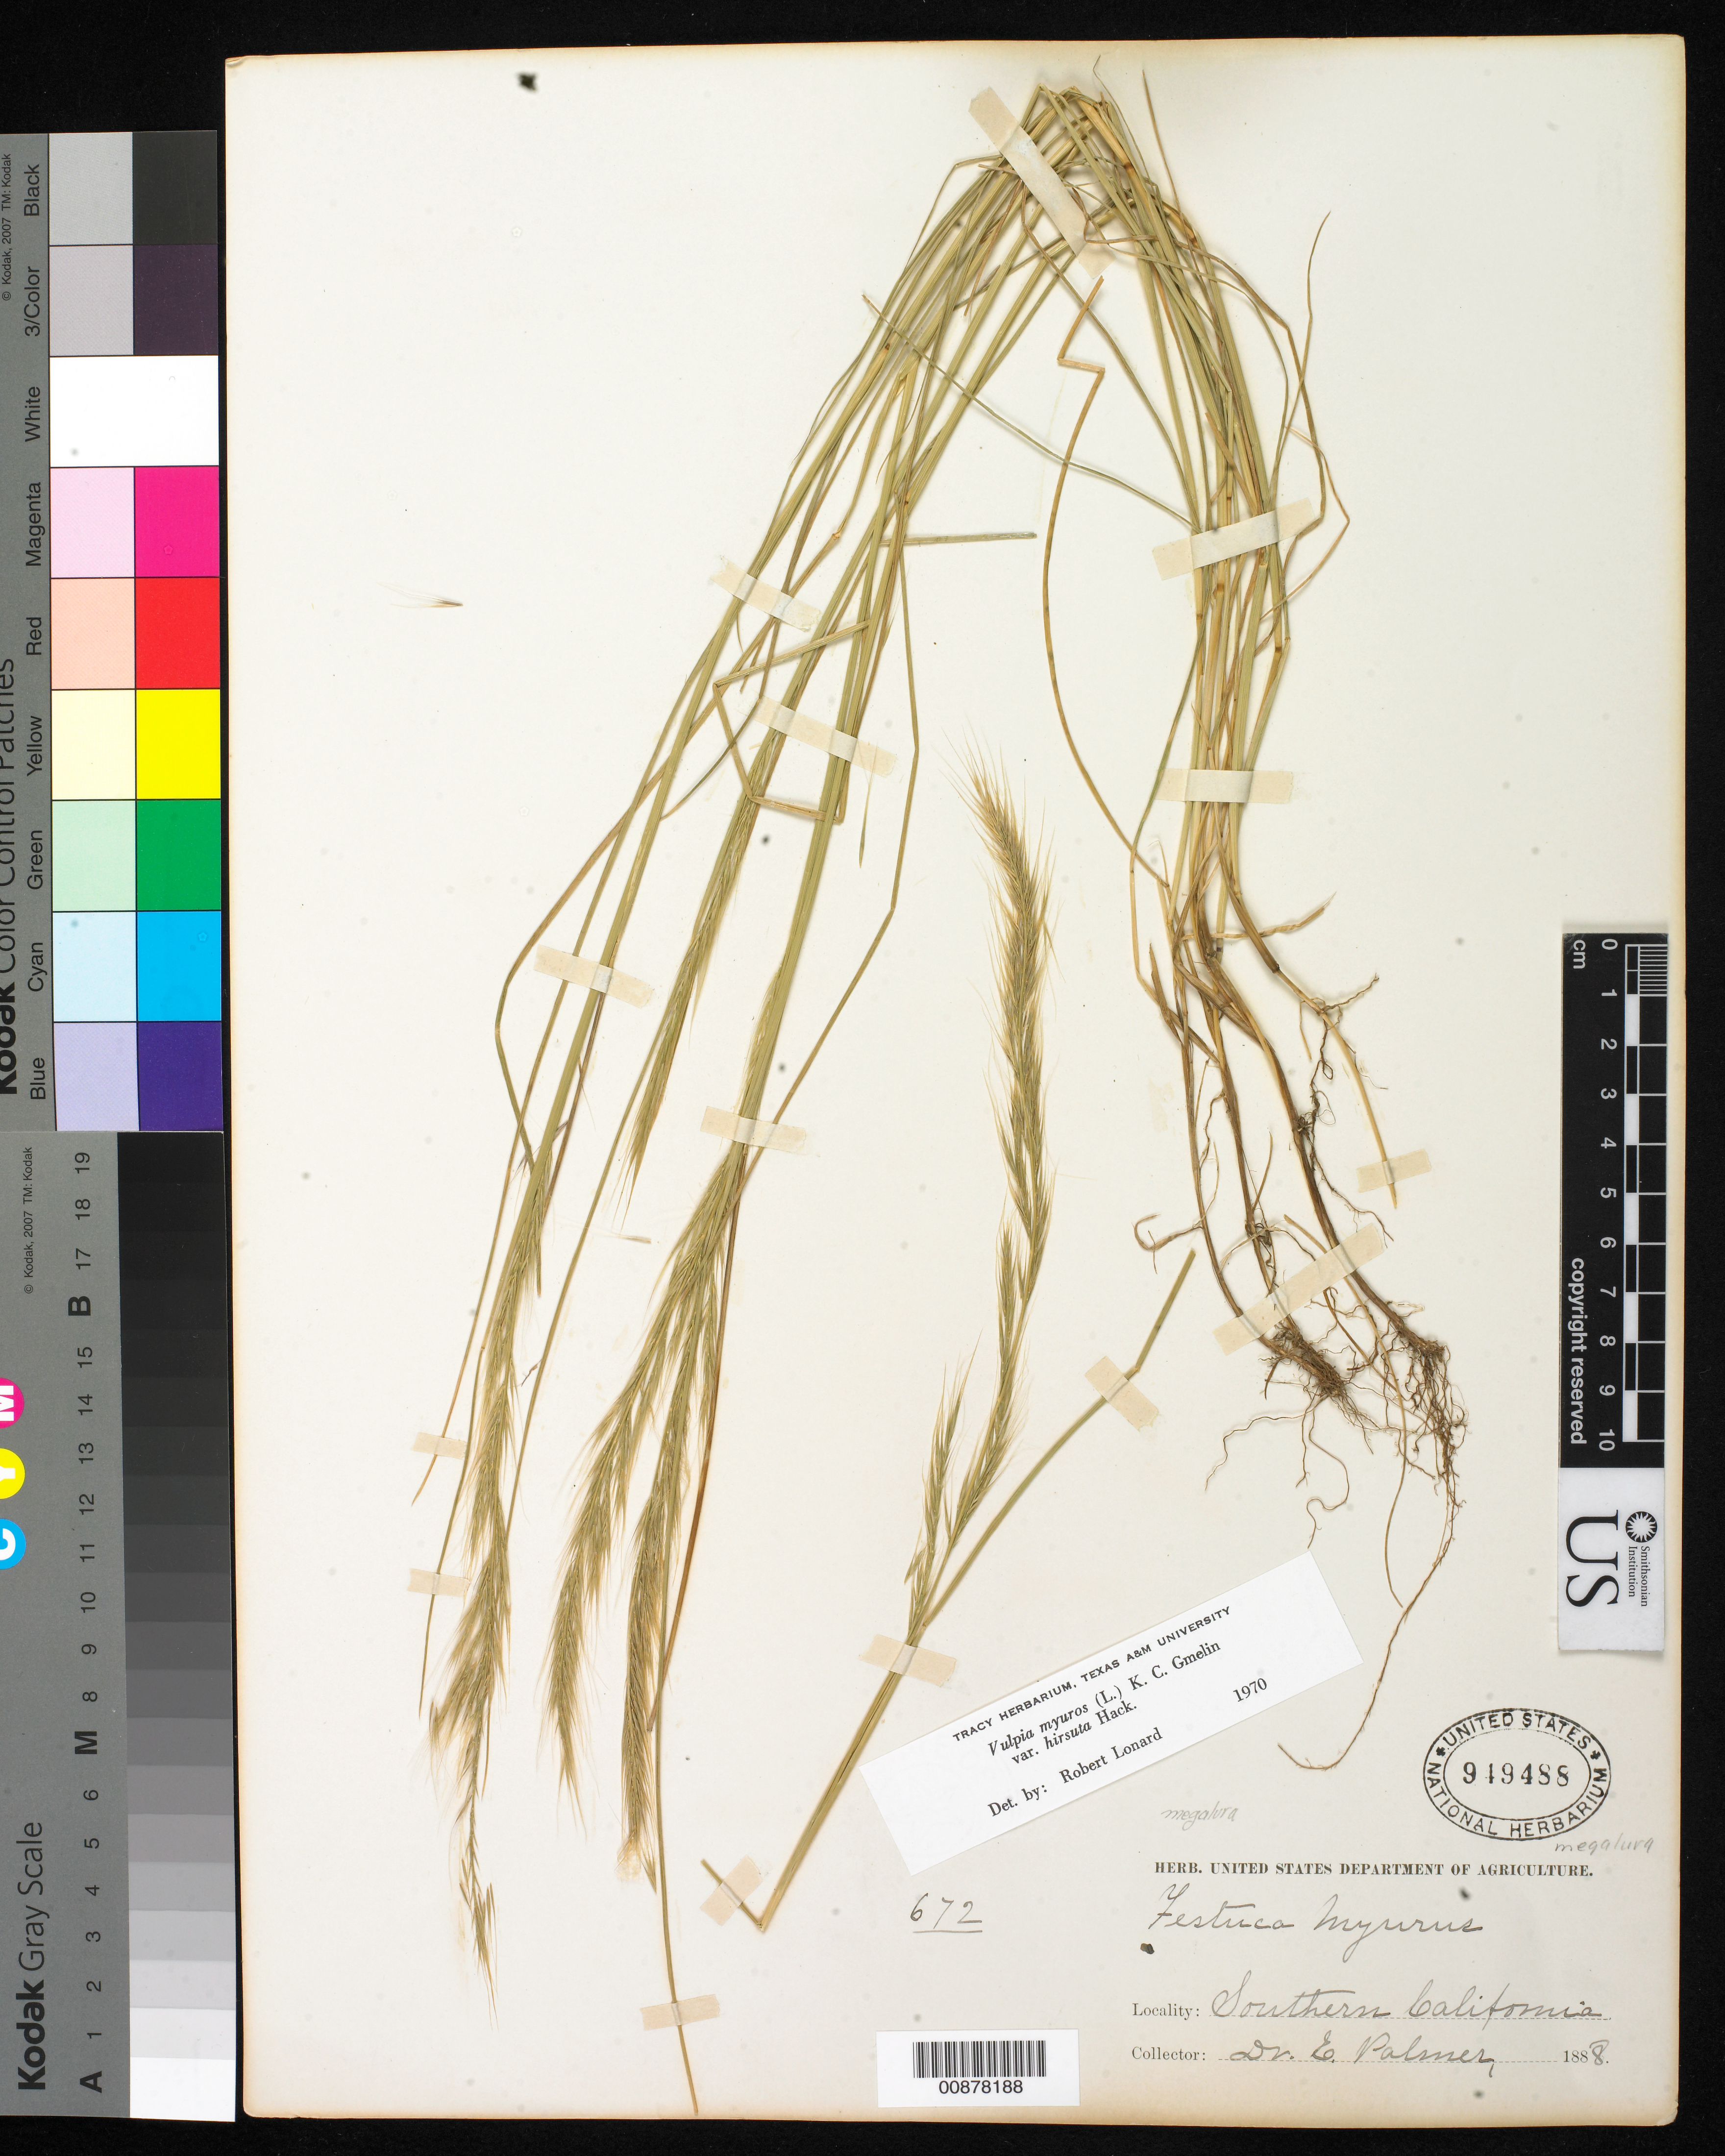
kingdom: Plantae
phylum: Tracheophyta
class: Liliopsida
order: Poales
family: Poaceae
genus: Festuca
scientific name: Festuca myuros var. hirsuta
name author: (Hack.) Asch. & Graebn.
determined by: Poaceae Reorganization Project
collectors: E. Palmer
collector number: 672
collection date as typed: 1888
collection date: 1888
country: United States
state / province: California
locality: Southern California.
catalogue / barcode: US 949488